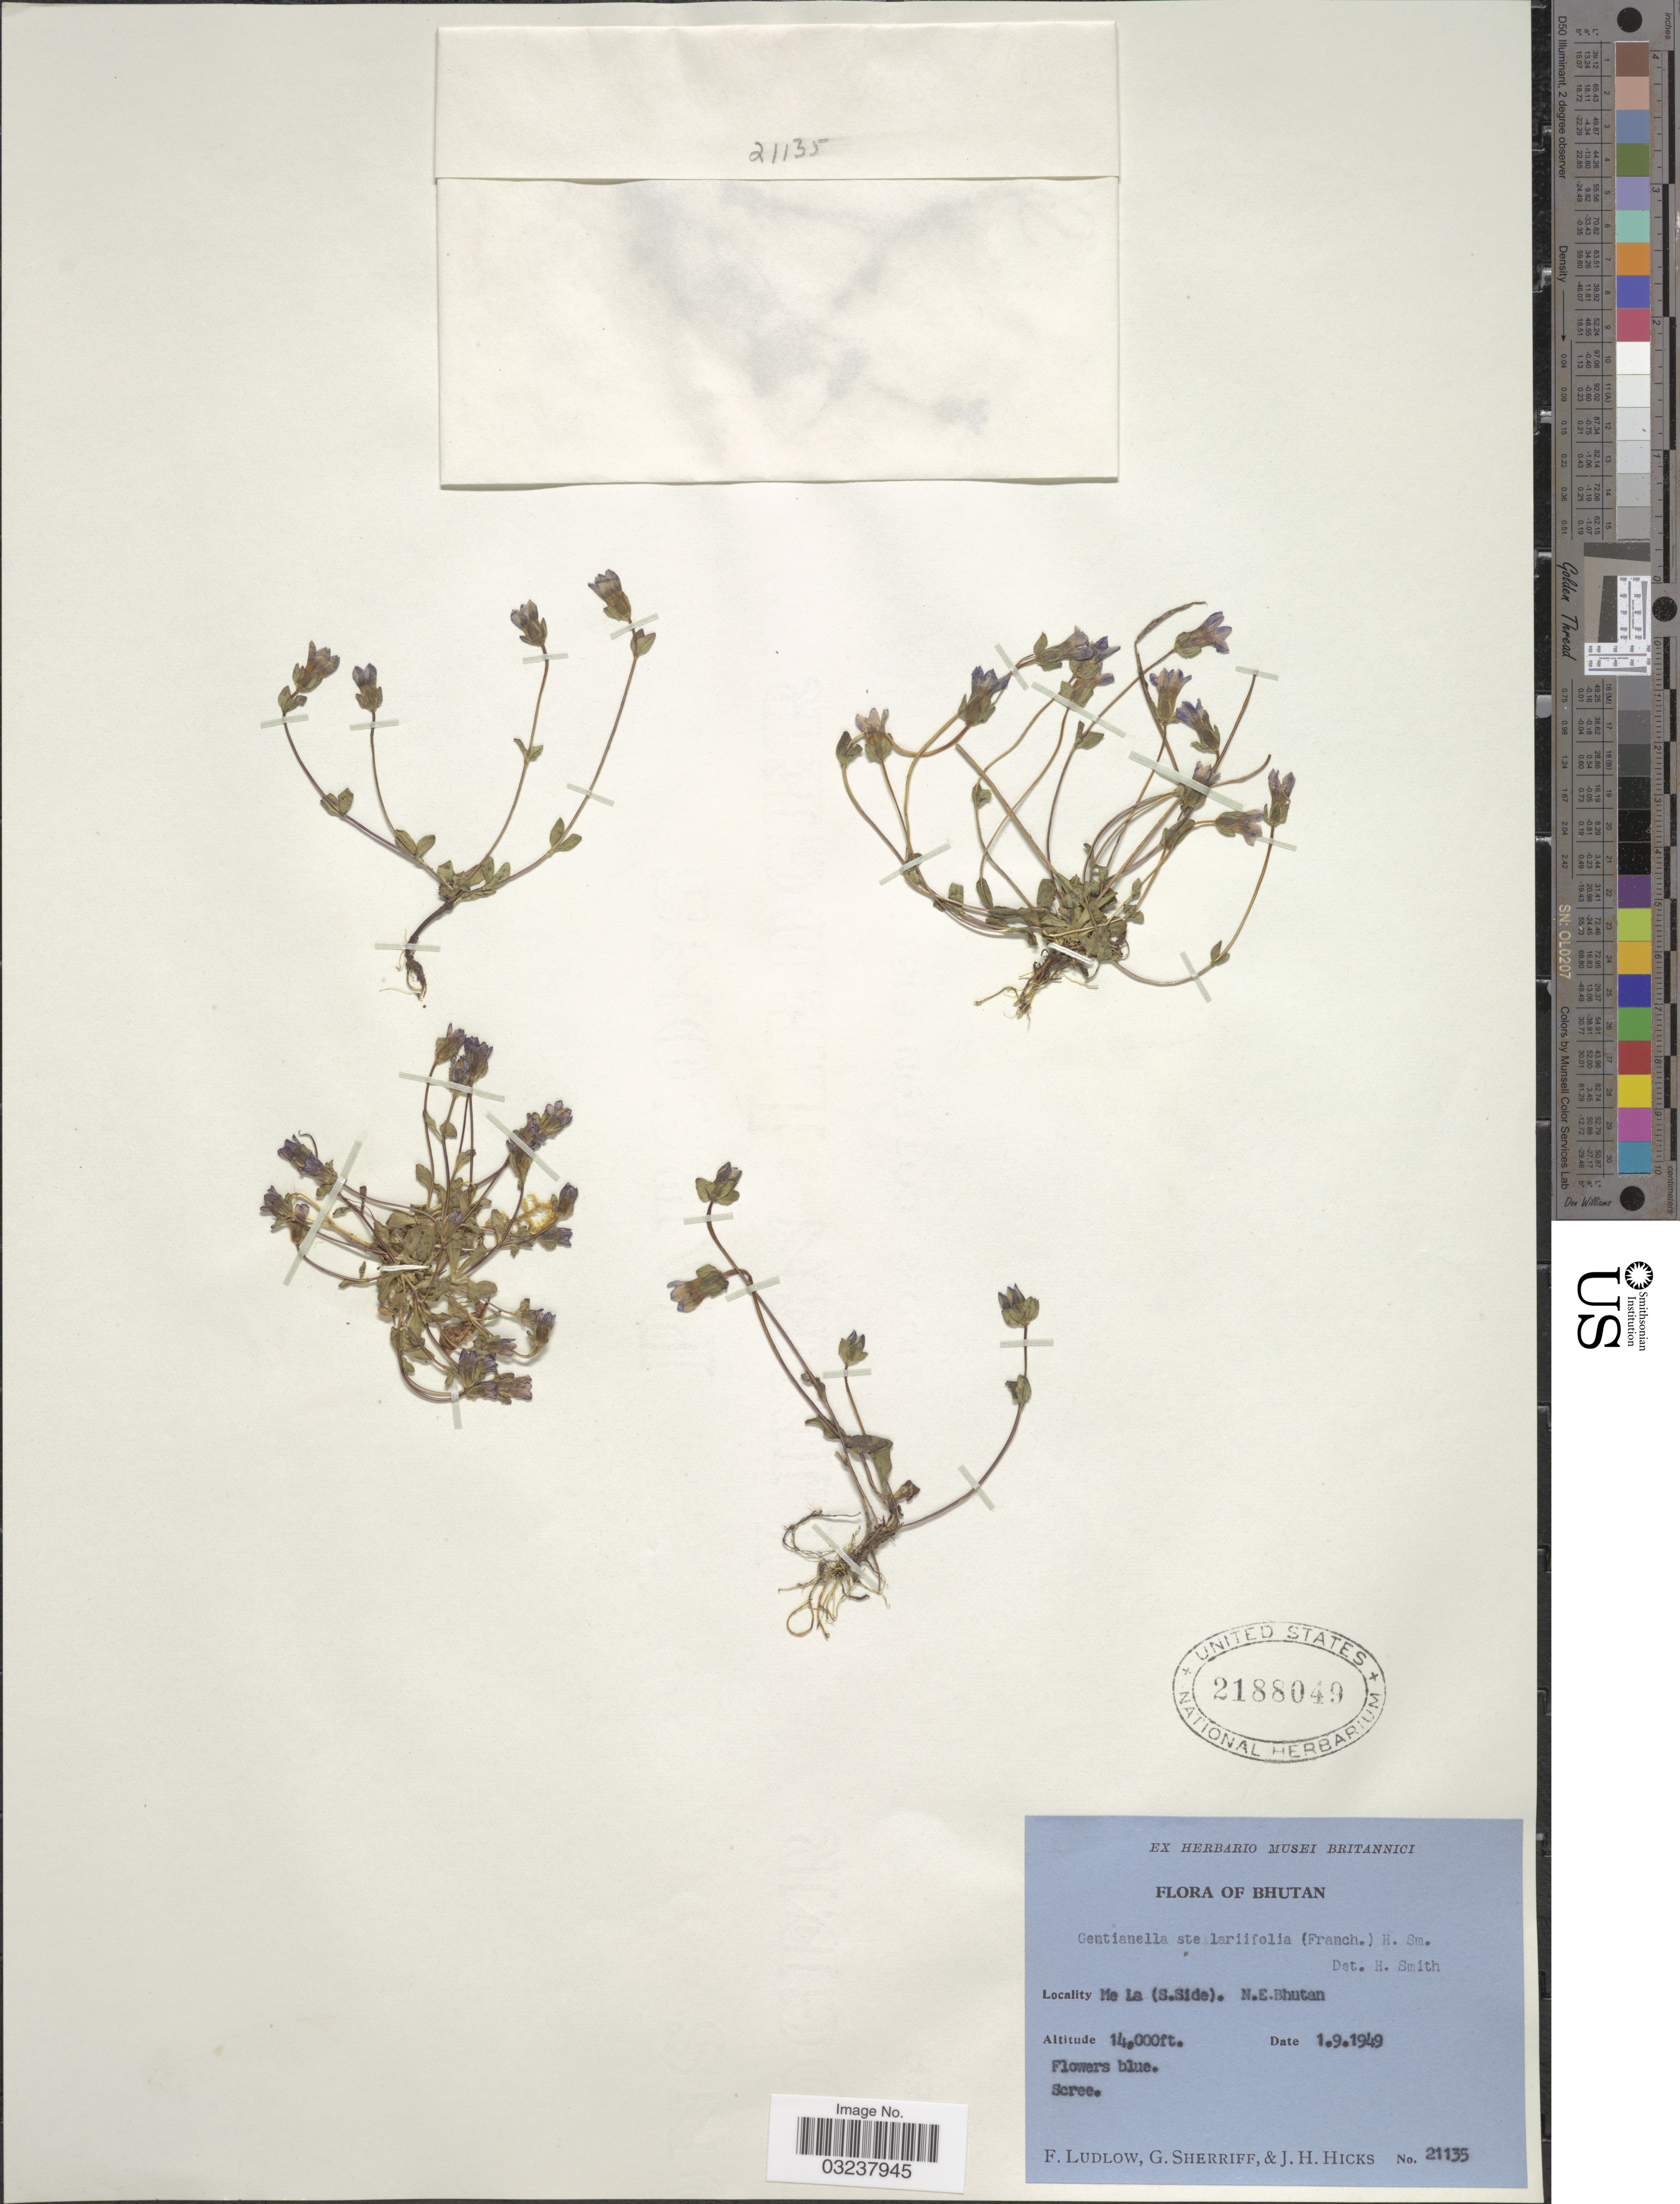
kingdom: Plantae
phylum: Tracheophyta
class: Magnoliopsida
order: Gentianales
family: Gentianaceae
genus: Gentianella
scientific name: Gentianella stellariifolia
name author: (Franch. ex Hemsl.) Harry Sm. ex S. Nilsson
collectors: F. Ludlow, G. Sherriff & J. H. Hicks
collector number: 21135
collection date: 1949-09-01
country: Bhutan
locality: Me La (S.Side). N.E. Bhutan.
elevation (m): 4267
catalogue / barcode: US 2188049